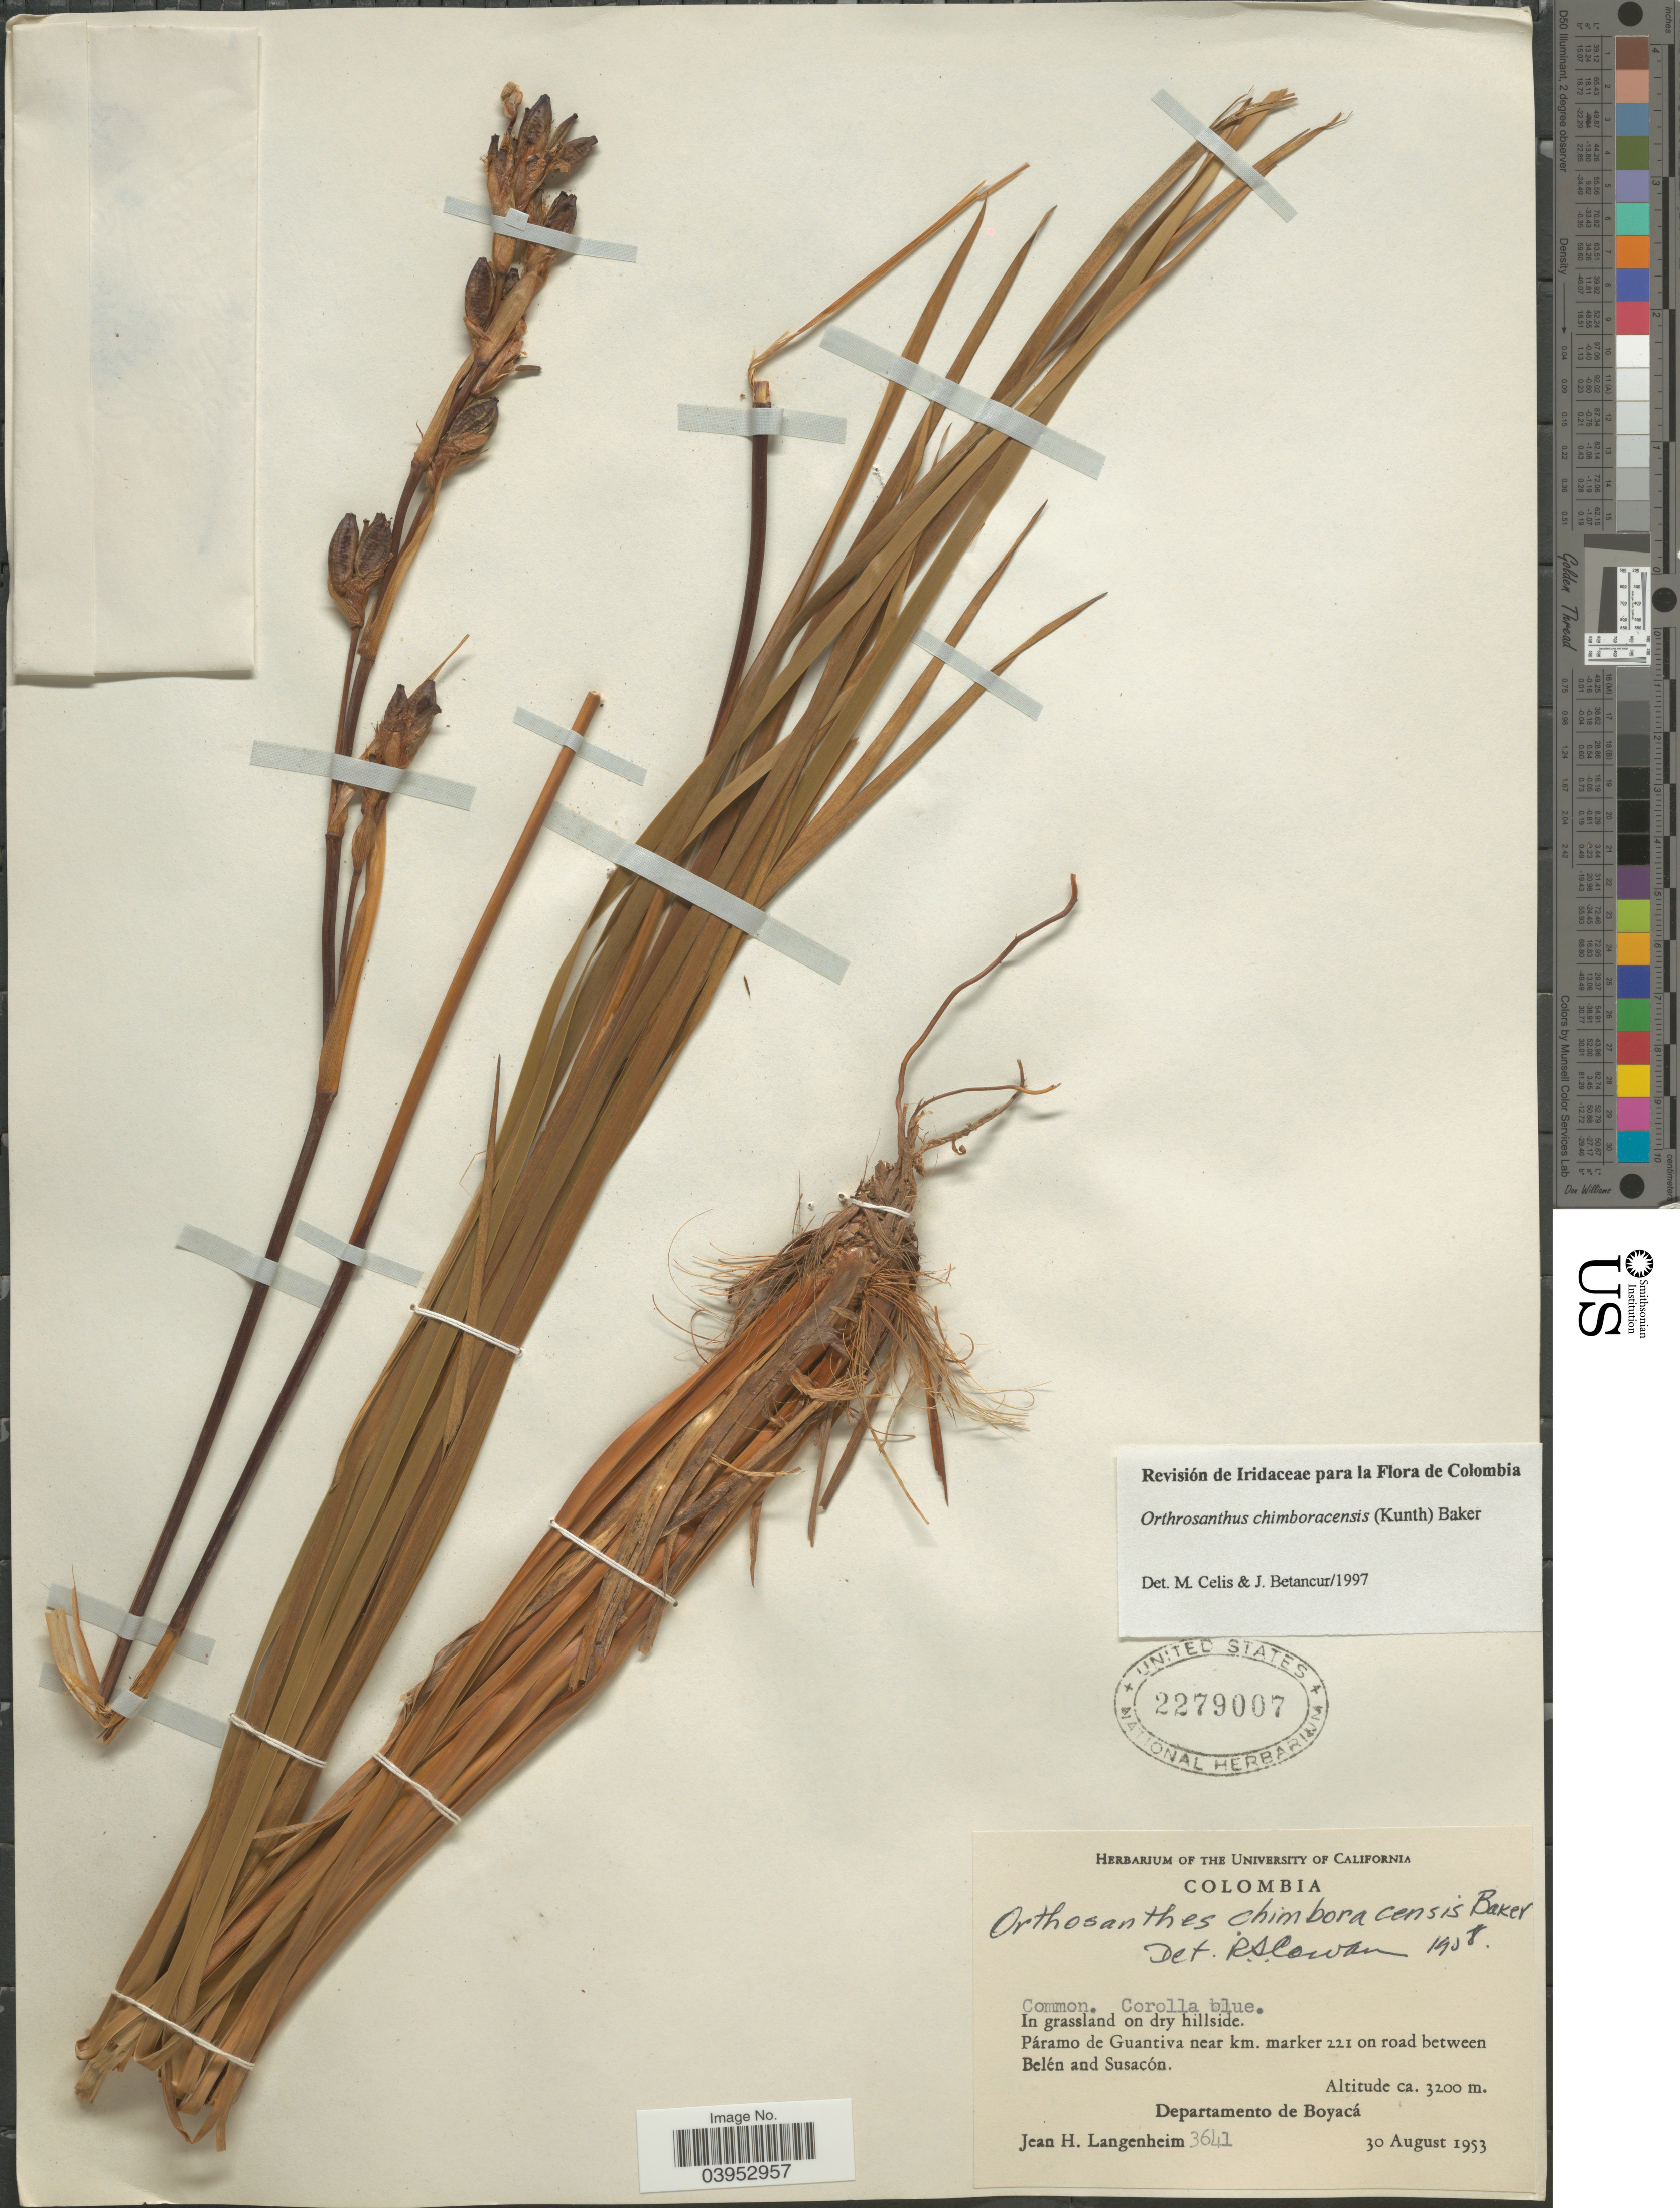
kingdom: Plantae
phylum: Tracheophyta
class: Liliopsida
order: Asparagales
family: Iridaceae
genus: Orthrosanthus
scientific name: Orthrosanthus chimboracensis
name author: (Kunth) Baker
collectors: J. H. Langenheim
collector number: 3641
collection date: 1953-08-30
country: Colombia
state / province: Boyacá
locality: Páramo de Guantiva near km. marker 221 on road between Belén and Susacón. Departamento de Boyacá.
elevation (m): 3200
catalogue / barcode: US 2279007